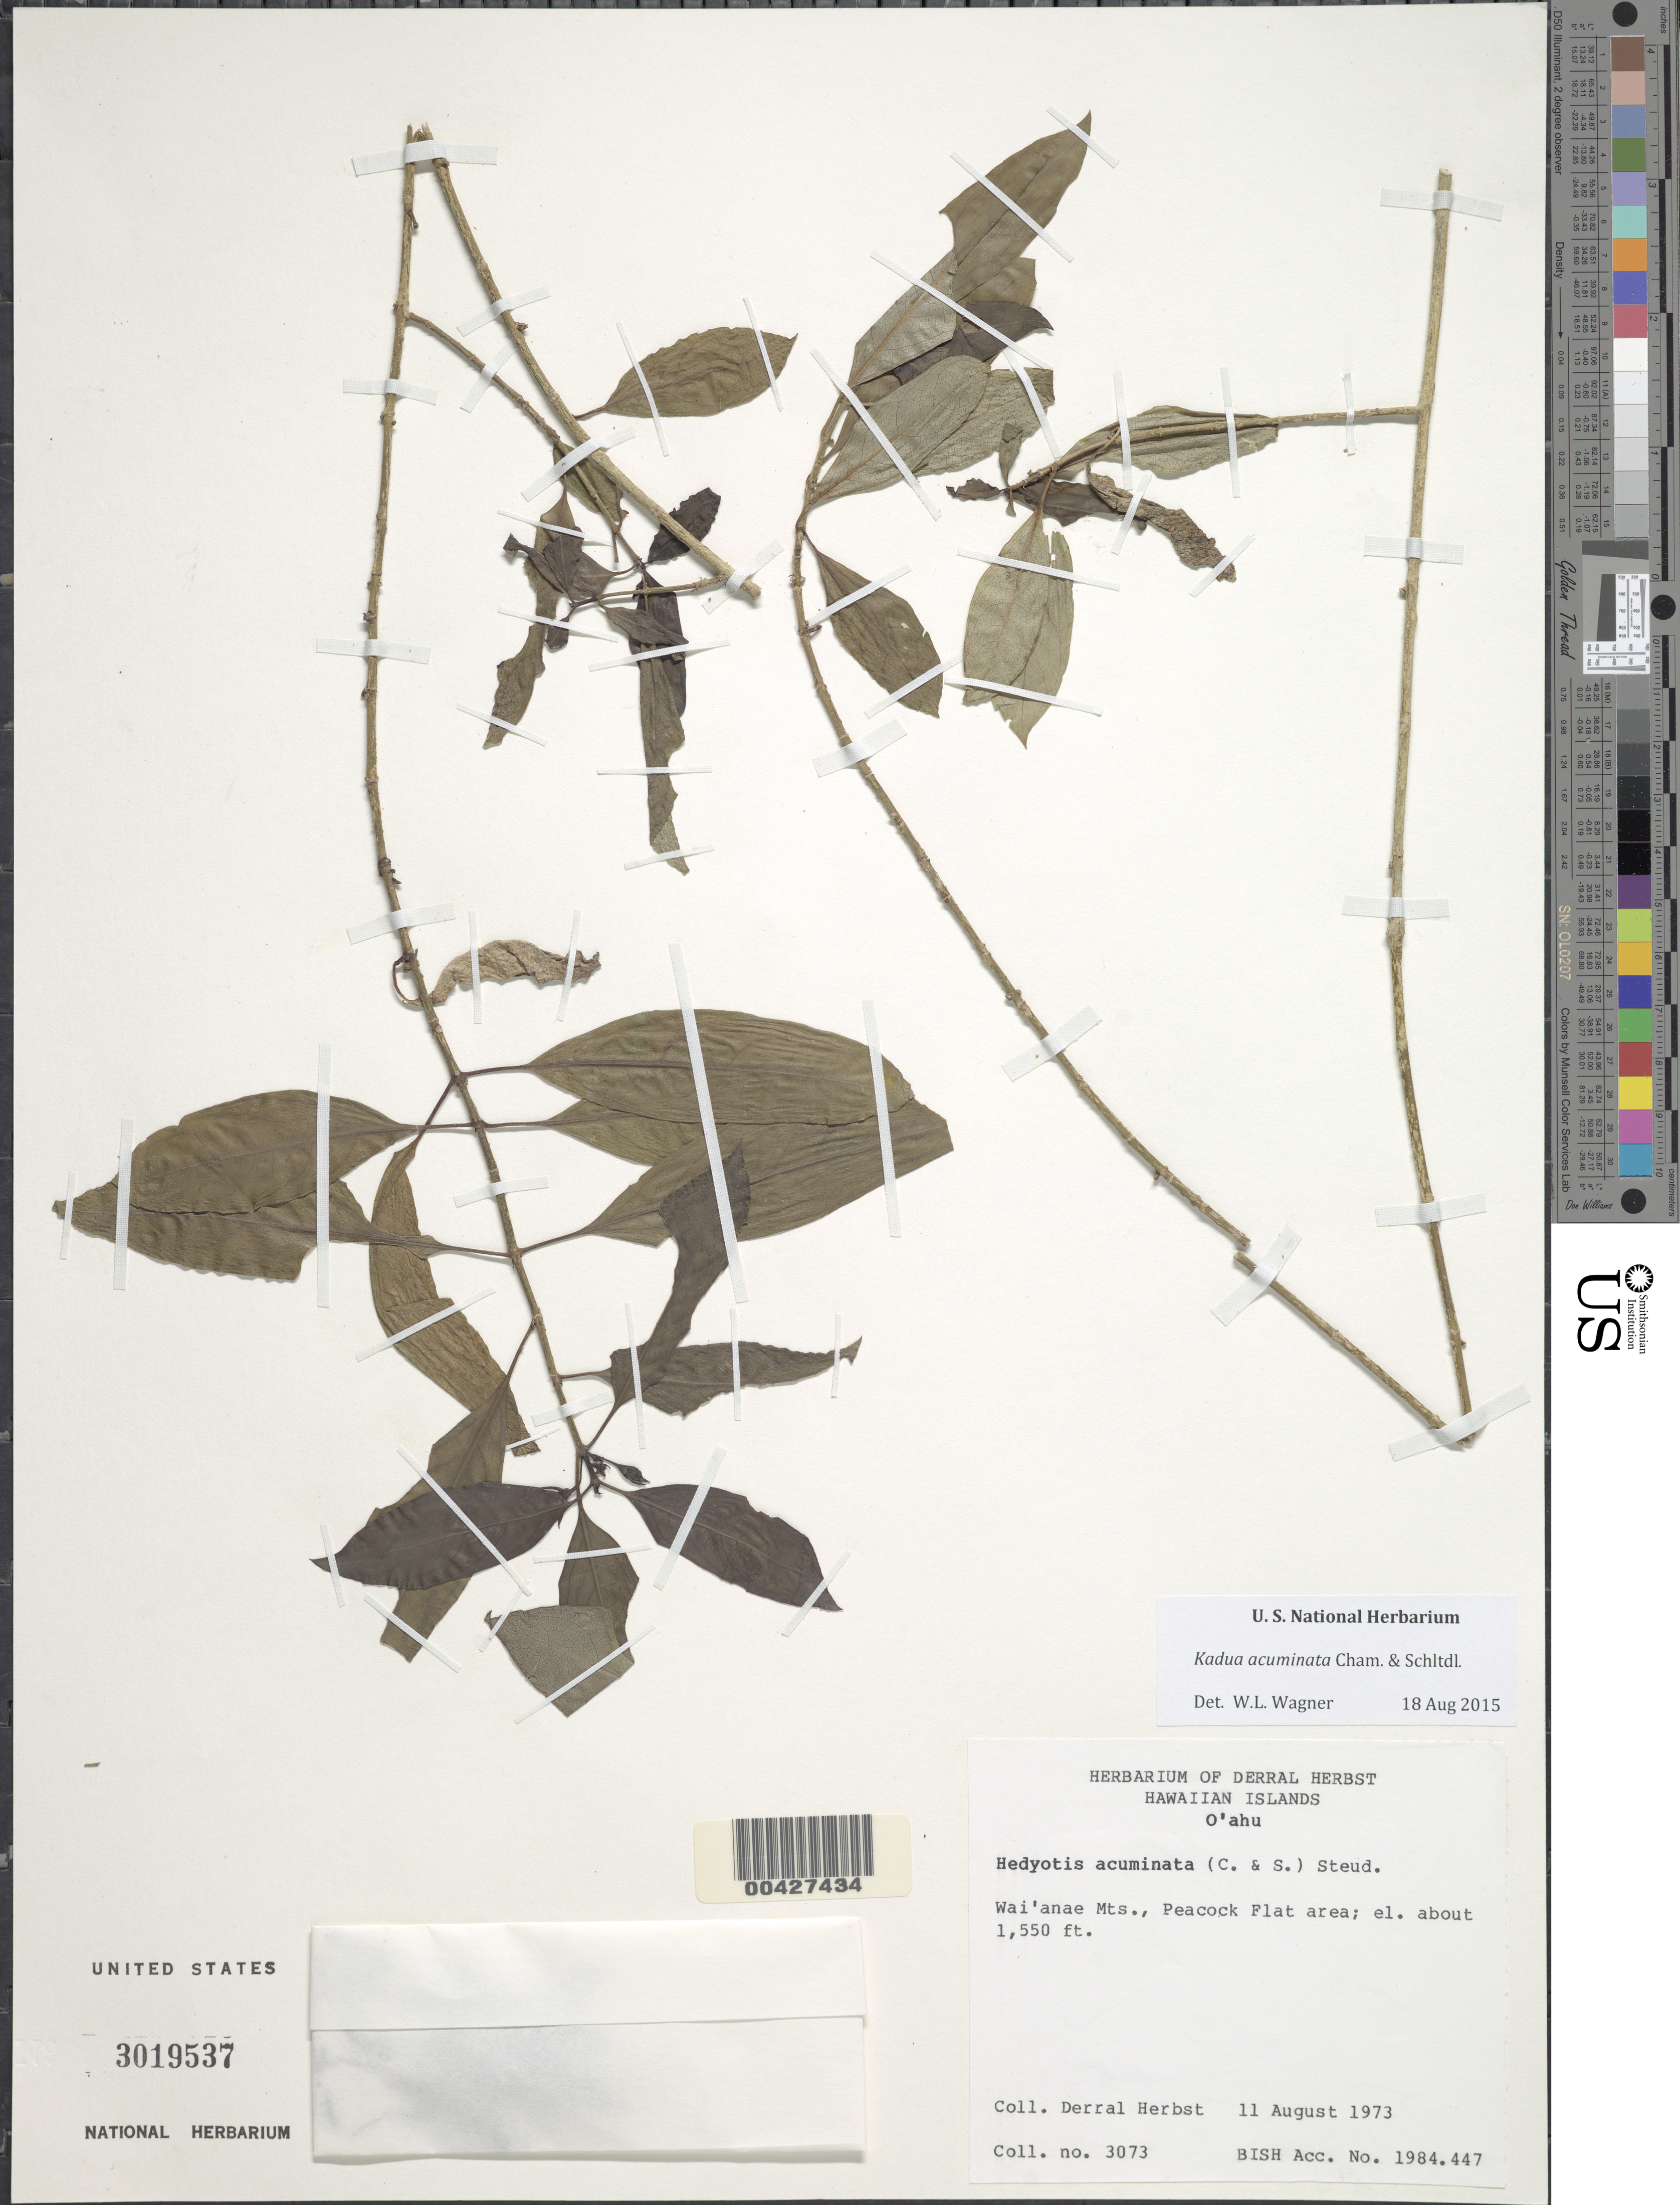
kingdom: Plantae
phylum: Tracheophyta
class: Magnoliopsida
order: Gentianales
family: Rubiaceae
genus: Kadua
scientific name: Kadua acuminata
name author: Cham. & Schltdl.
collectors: D. R. Herbst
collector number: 3073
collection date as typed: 11 Aug 1973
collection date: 1973-08-11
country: United States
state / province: Hawaii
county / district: Honolulu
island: Oahu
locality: Wai'anae Mountains, Peacock Flat area.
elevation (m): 472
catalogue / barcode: US 3019537